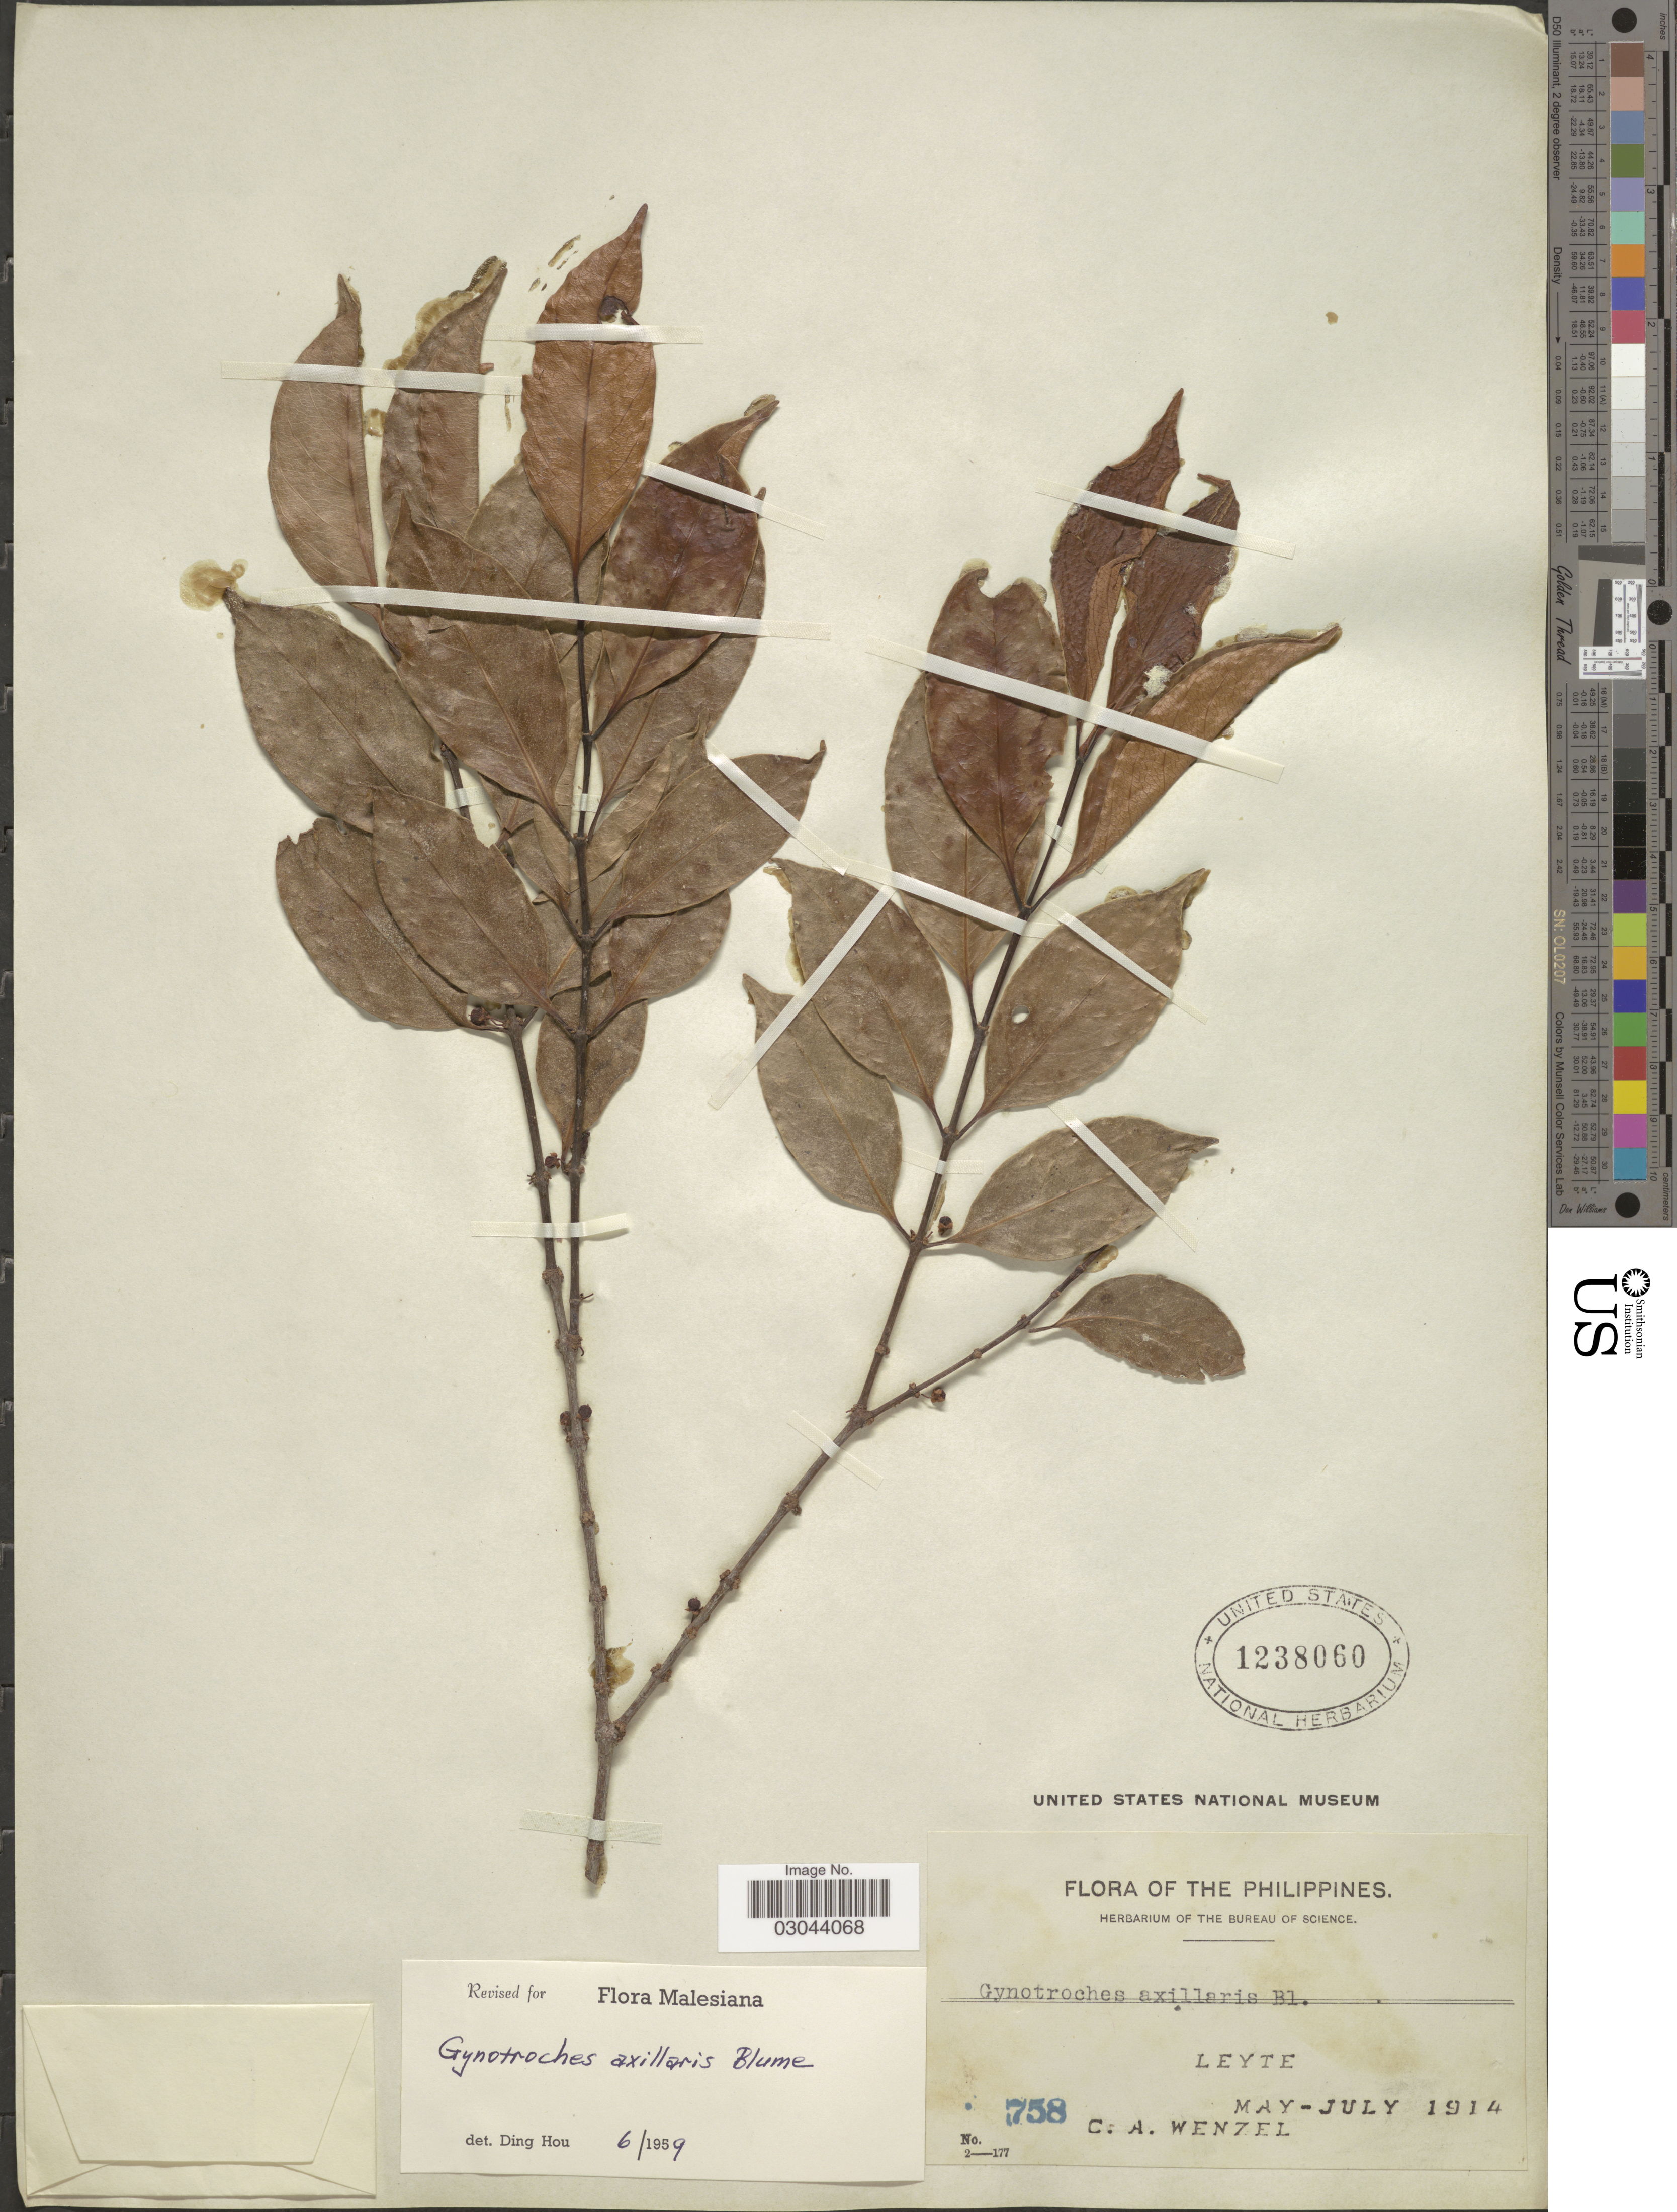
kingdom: Plantae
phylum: Tracheophyta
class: Magnoliopsida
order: Malpighiales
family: Rhizophoraceae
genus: Gynotroches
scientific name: Gynotroches axillaris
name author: Blume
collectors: C. Wenzel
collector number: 758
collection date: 1914-05/1914-07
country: Philippines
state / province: Eastern Visayas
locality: Leyte.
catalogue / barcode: US 1238060